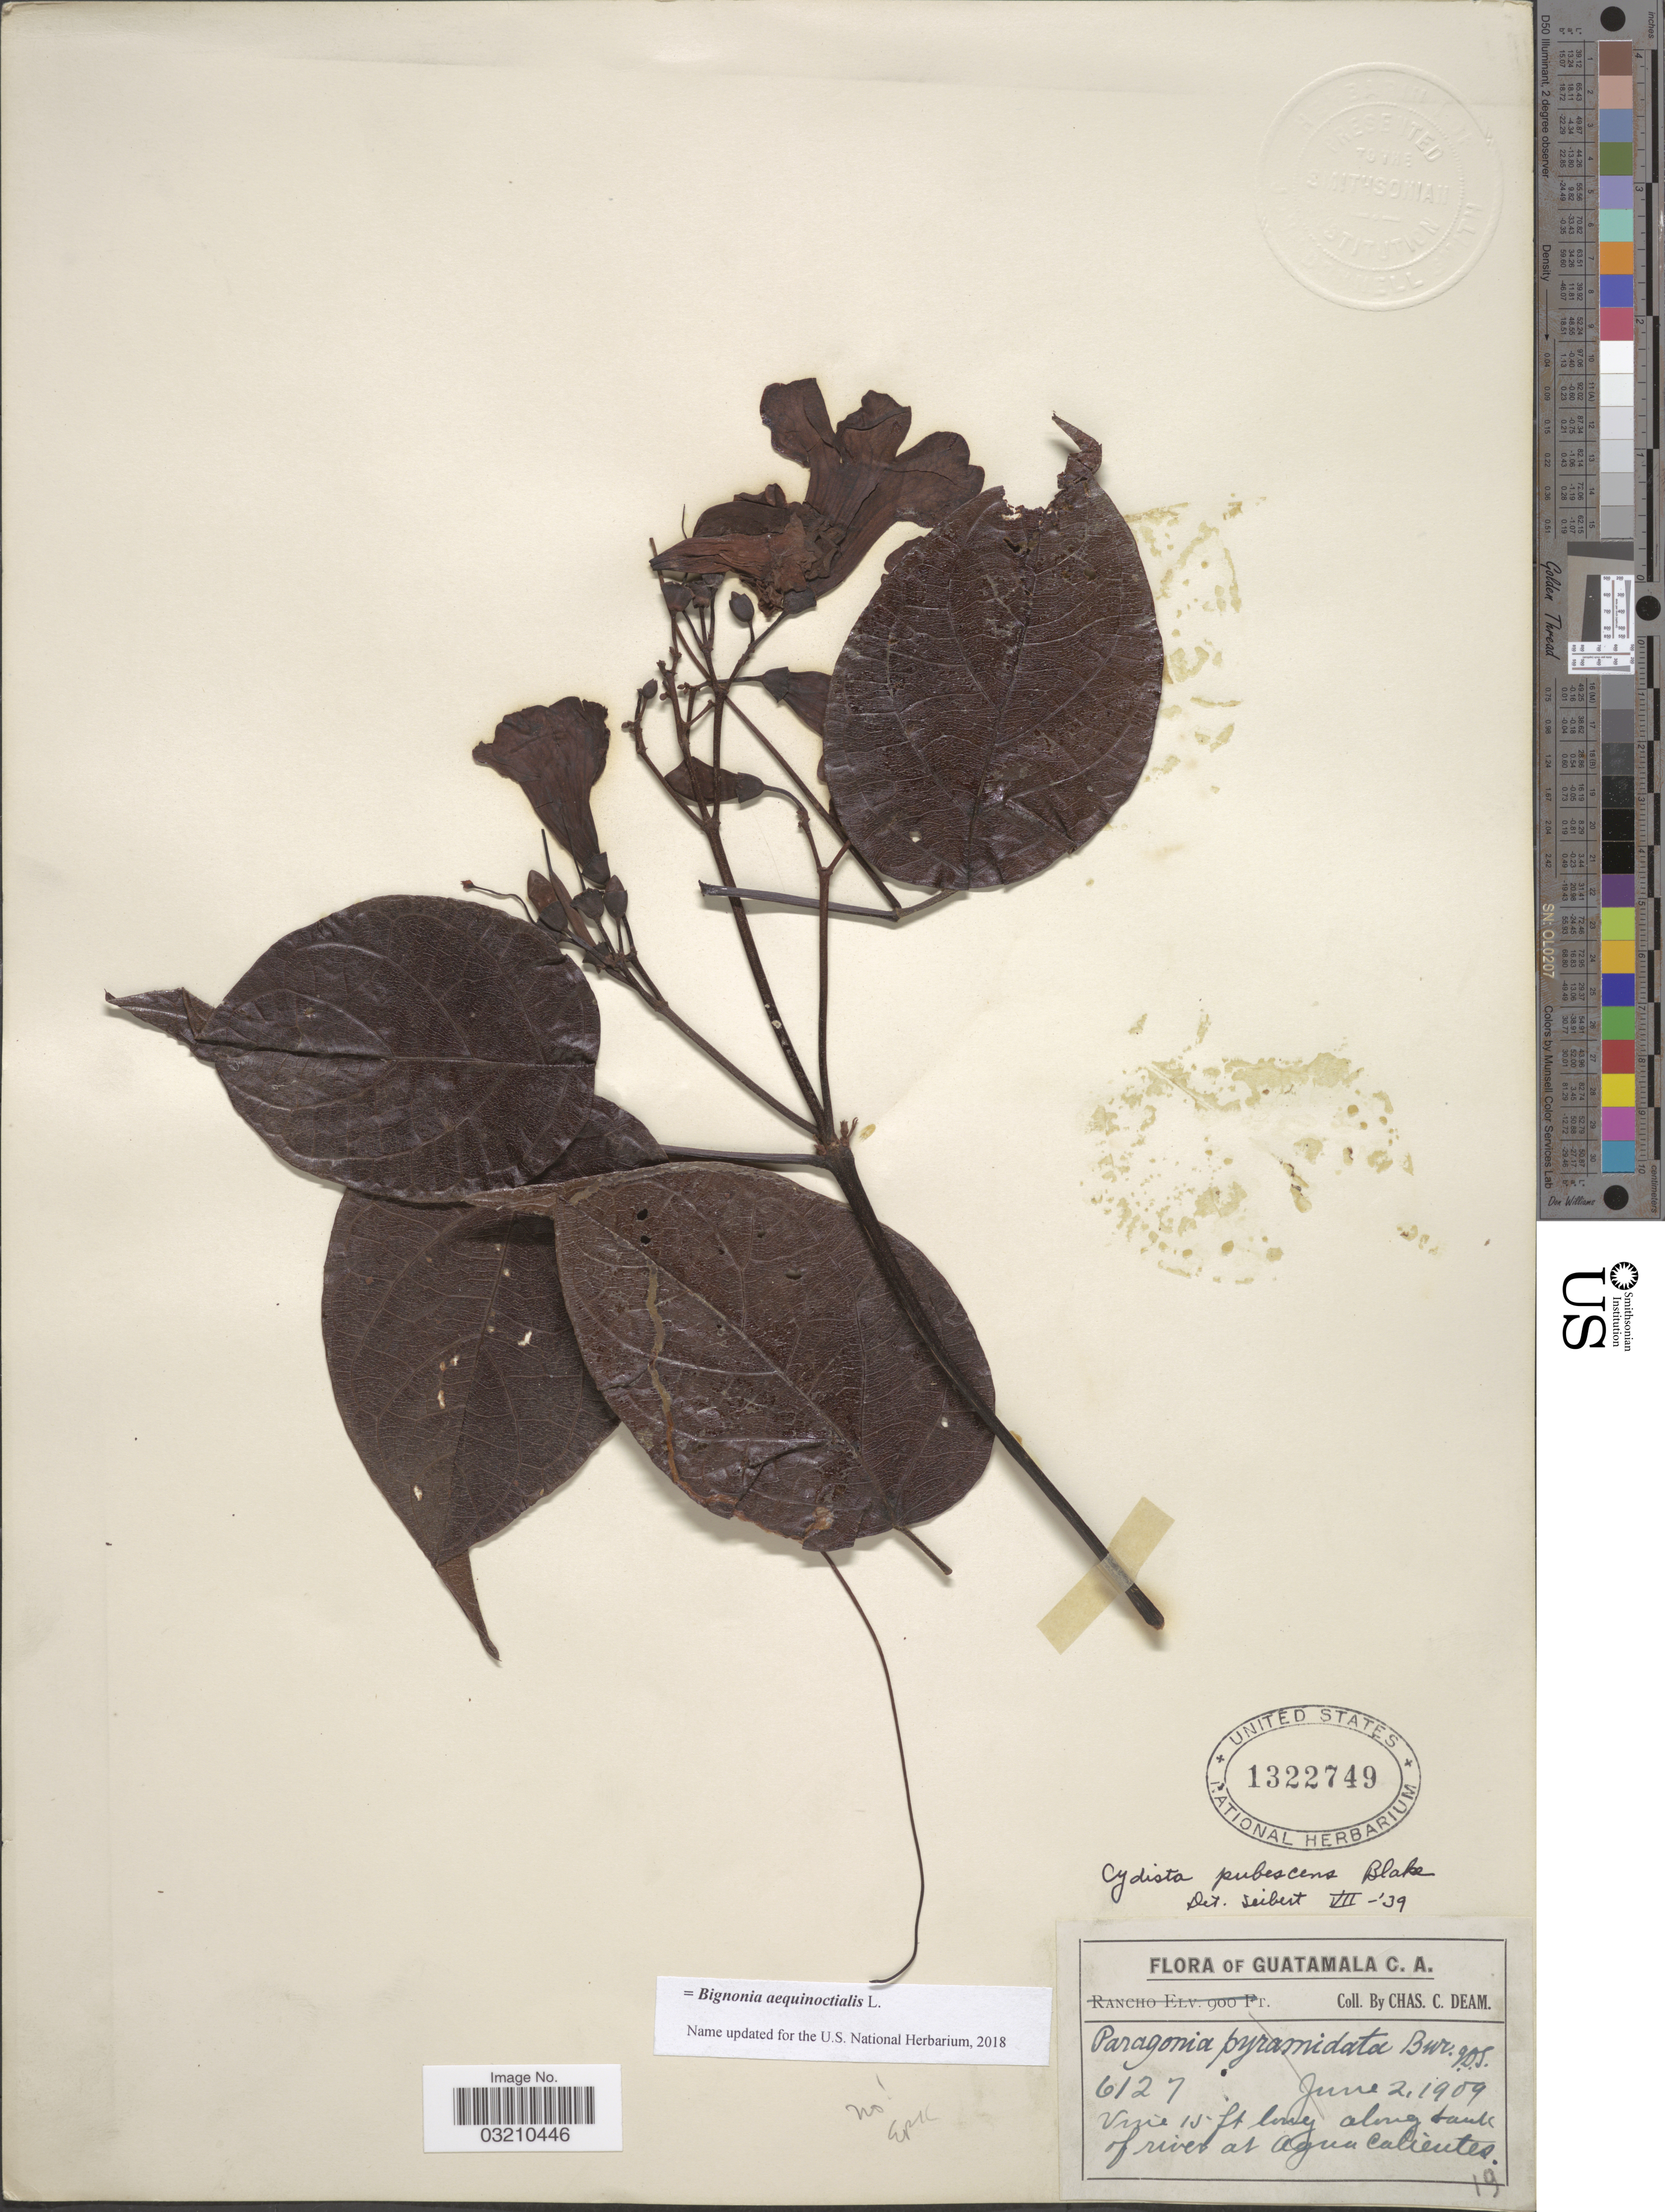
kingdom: Plantae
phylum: Tracheophyta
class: Magnoliopsida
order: Lamiales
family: Bignoniaceae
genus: Bignonia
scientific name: Bignonia aequinoctialis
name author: L.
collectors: C. C. Deam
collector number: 6127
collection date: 1909-06-02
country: Guatemala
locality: Visie 15 ft long along bank of river at Agua Calientes.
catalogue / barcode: US 1322749